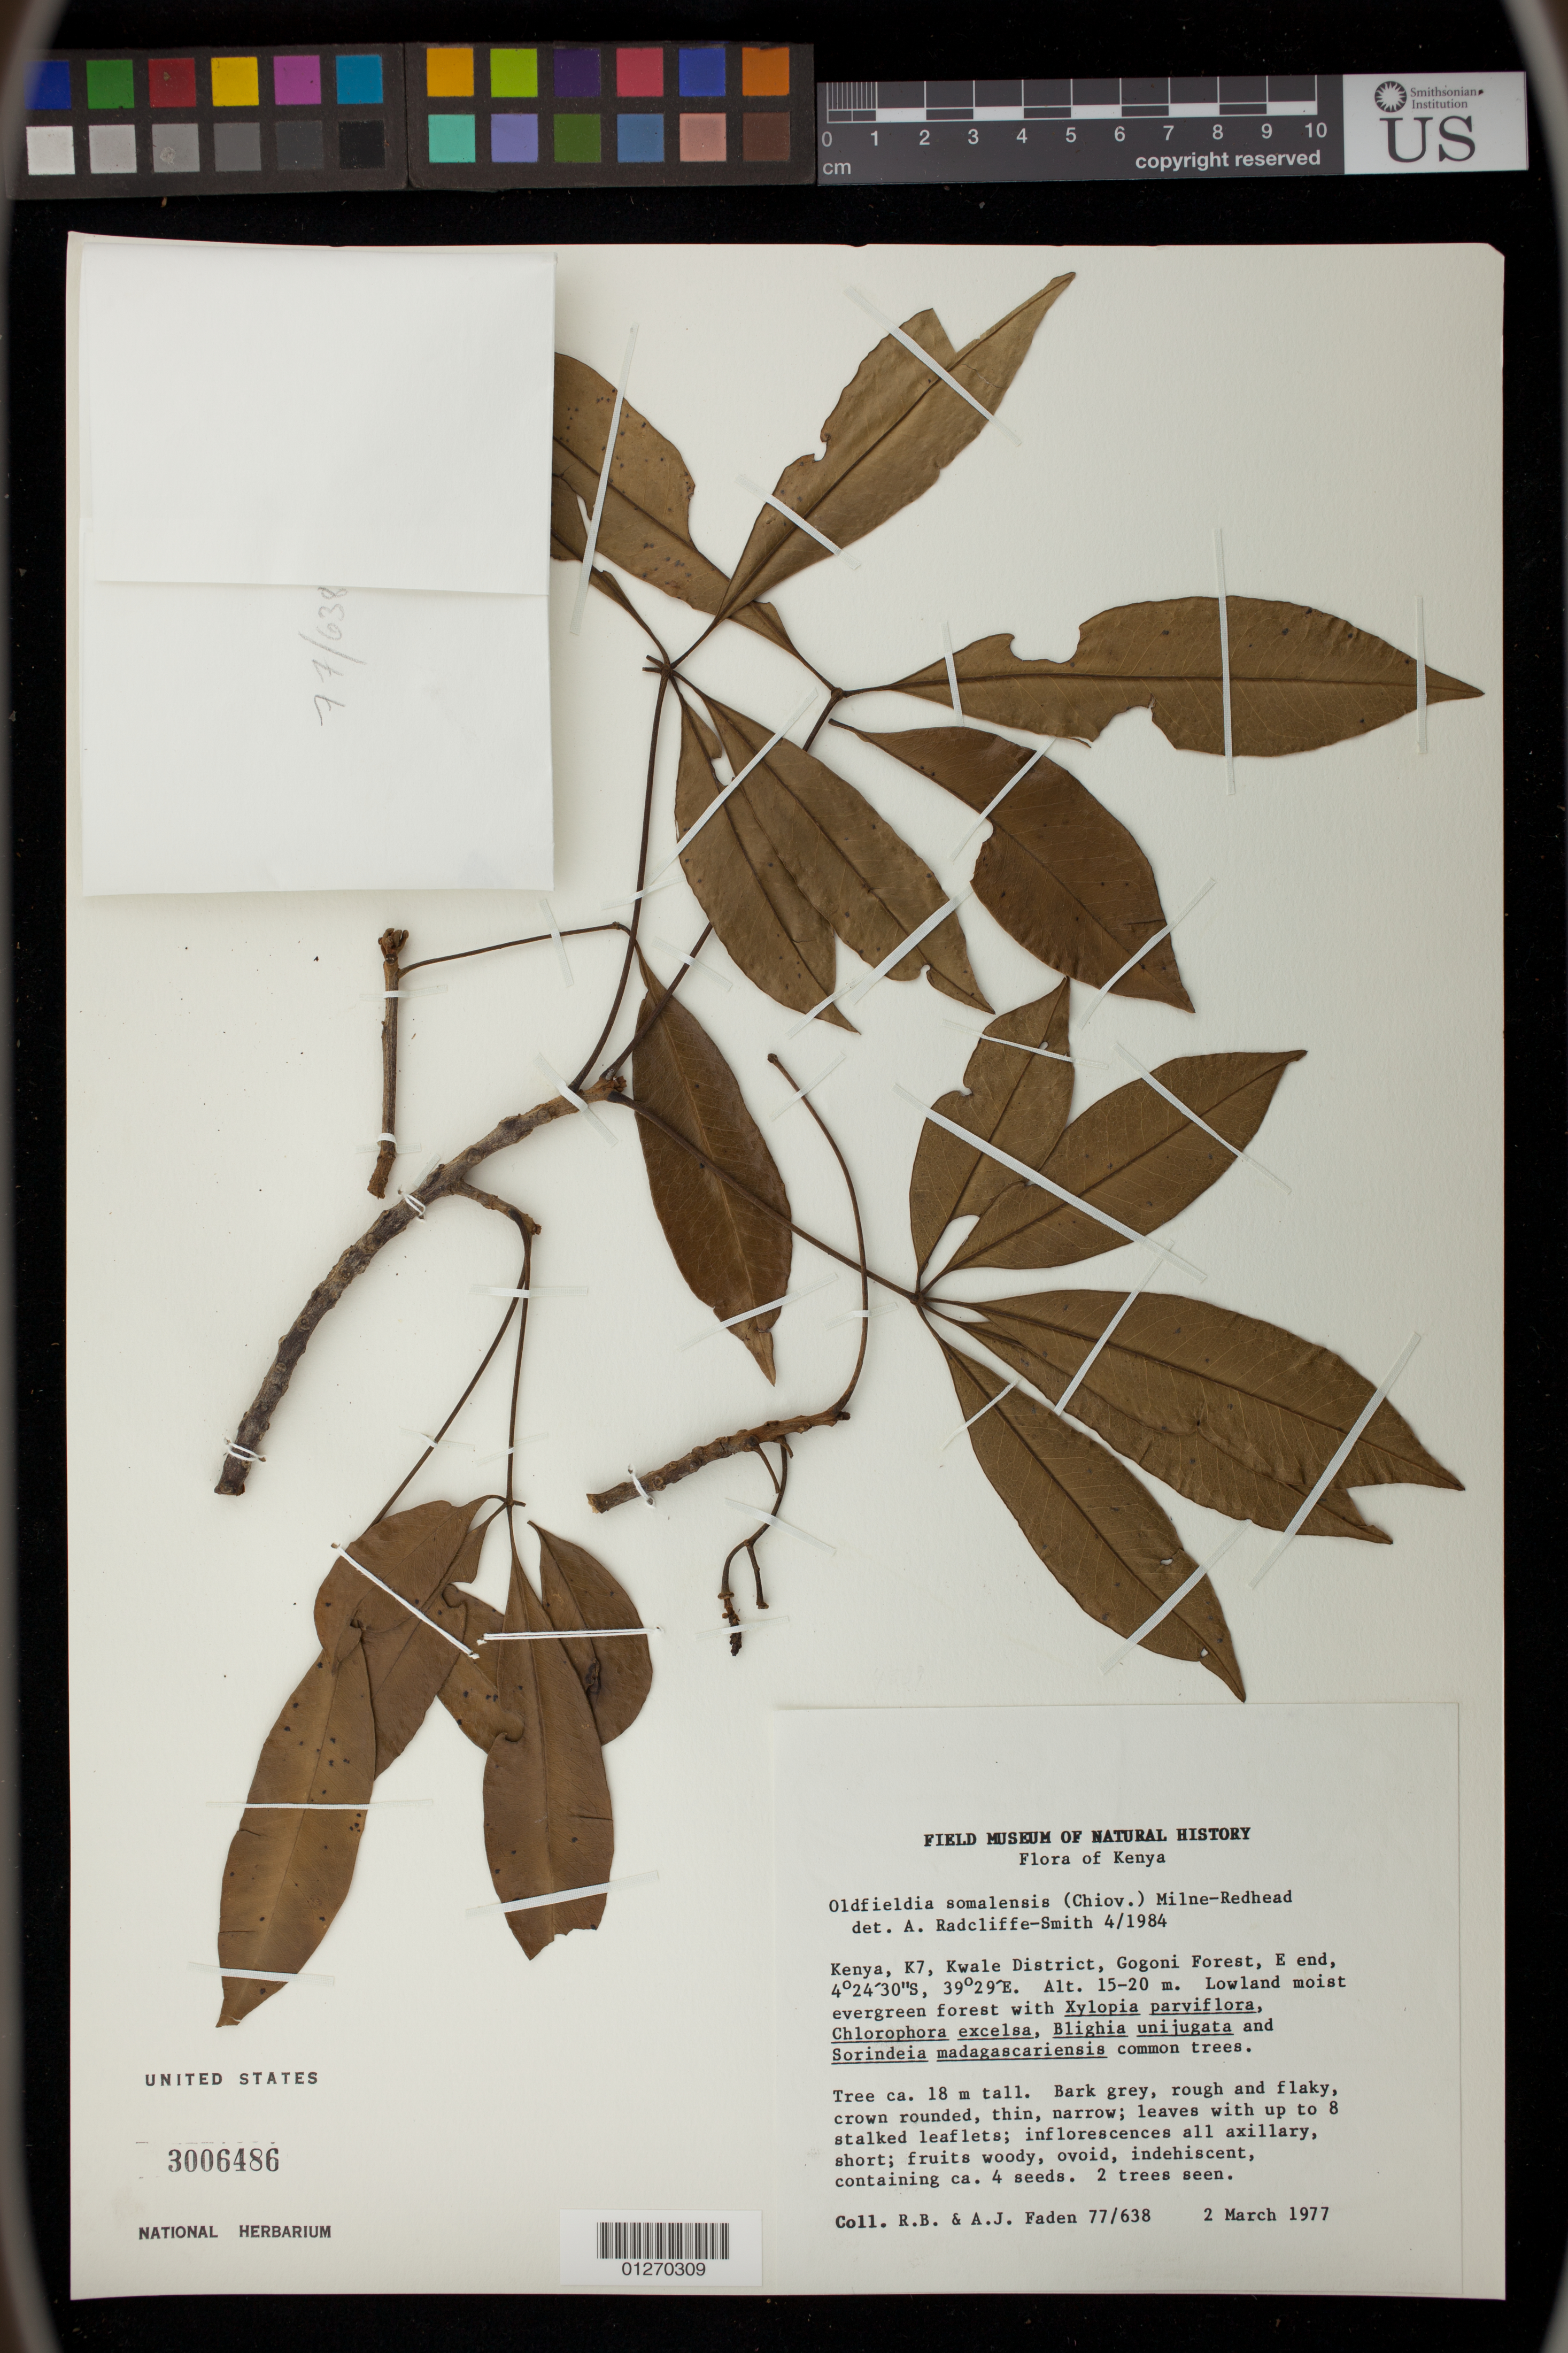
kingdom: Plantae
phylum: Tracheophyta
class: Magnoliopsida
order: Malpighiales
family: Picrodendraceae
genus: Oldfieldia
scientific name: Oldfieldia somalensis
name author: (Chiov.) Milne-Redh.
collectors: R. B. Faden & A. J. Faden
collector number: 77/638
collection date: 1977-03-02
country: Kenya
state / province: Kwale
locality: Kenya, K7, Kwale District, Gogoni Forest, E end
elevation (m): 15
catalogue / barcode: US 3006486